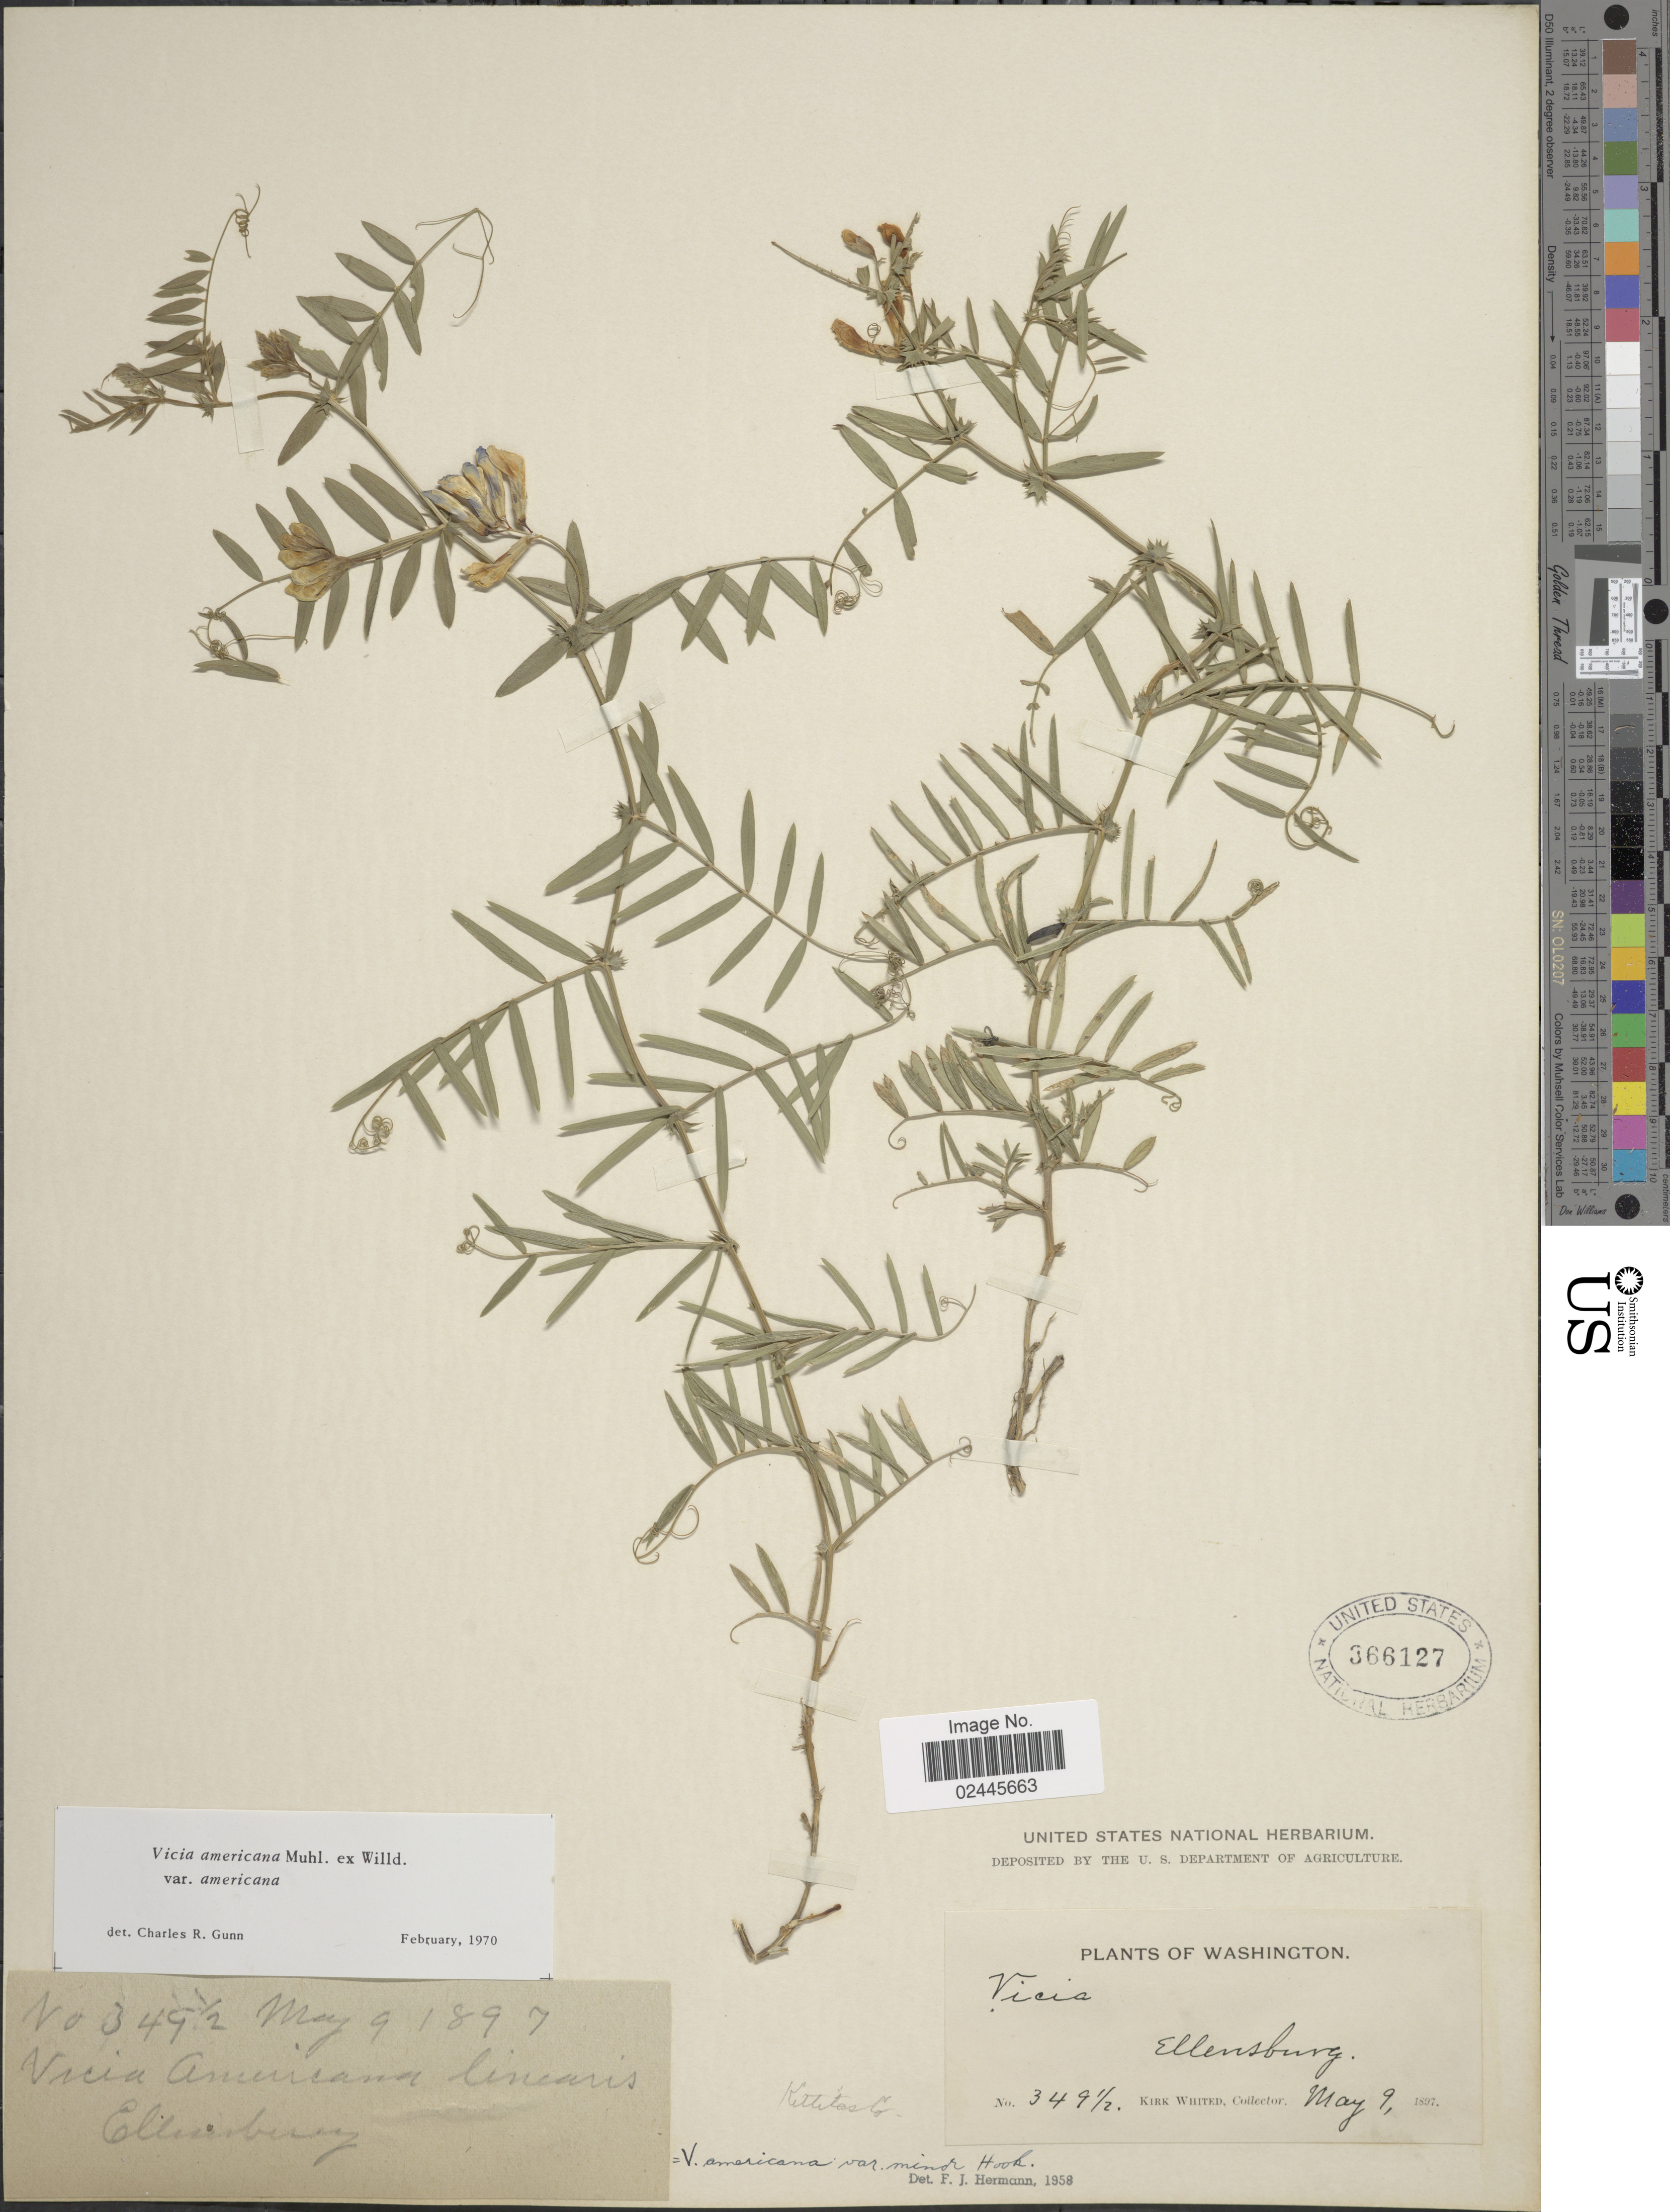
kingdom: Plantae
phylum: Tracheophyta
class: Magnoliopsida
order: Fabales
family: Fabaceae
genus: Vicia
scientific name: Vicia americana var. americana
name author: Muhl. ex Willd.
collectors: K. Whited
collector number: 349 1/2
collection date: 1897-05-09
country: United States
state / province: Washington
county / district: Kittitas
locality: Ellensburg.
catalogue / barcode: US 366127